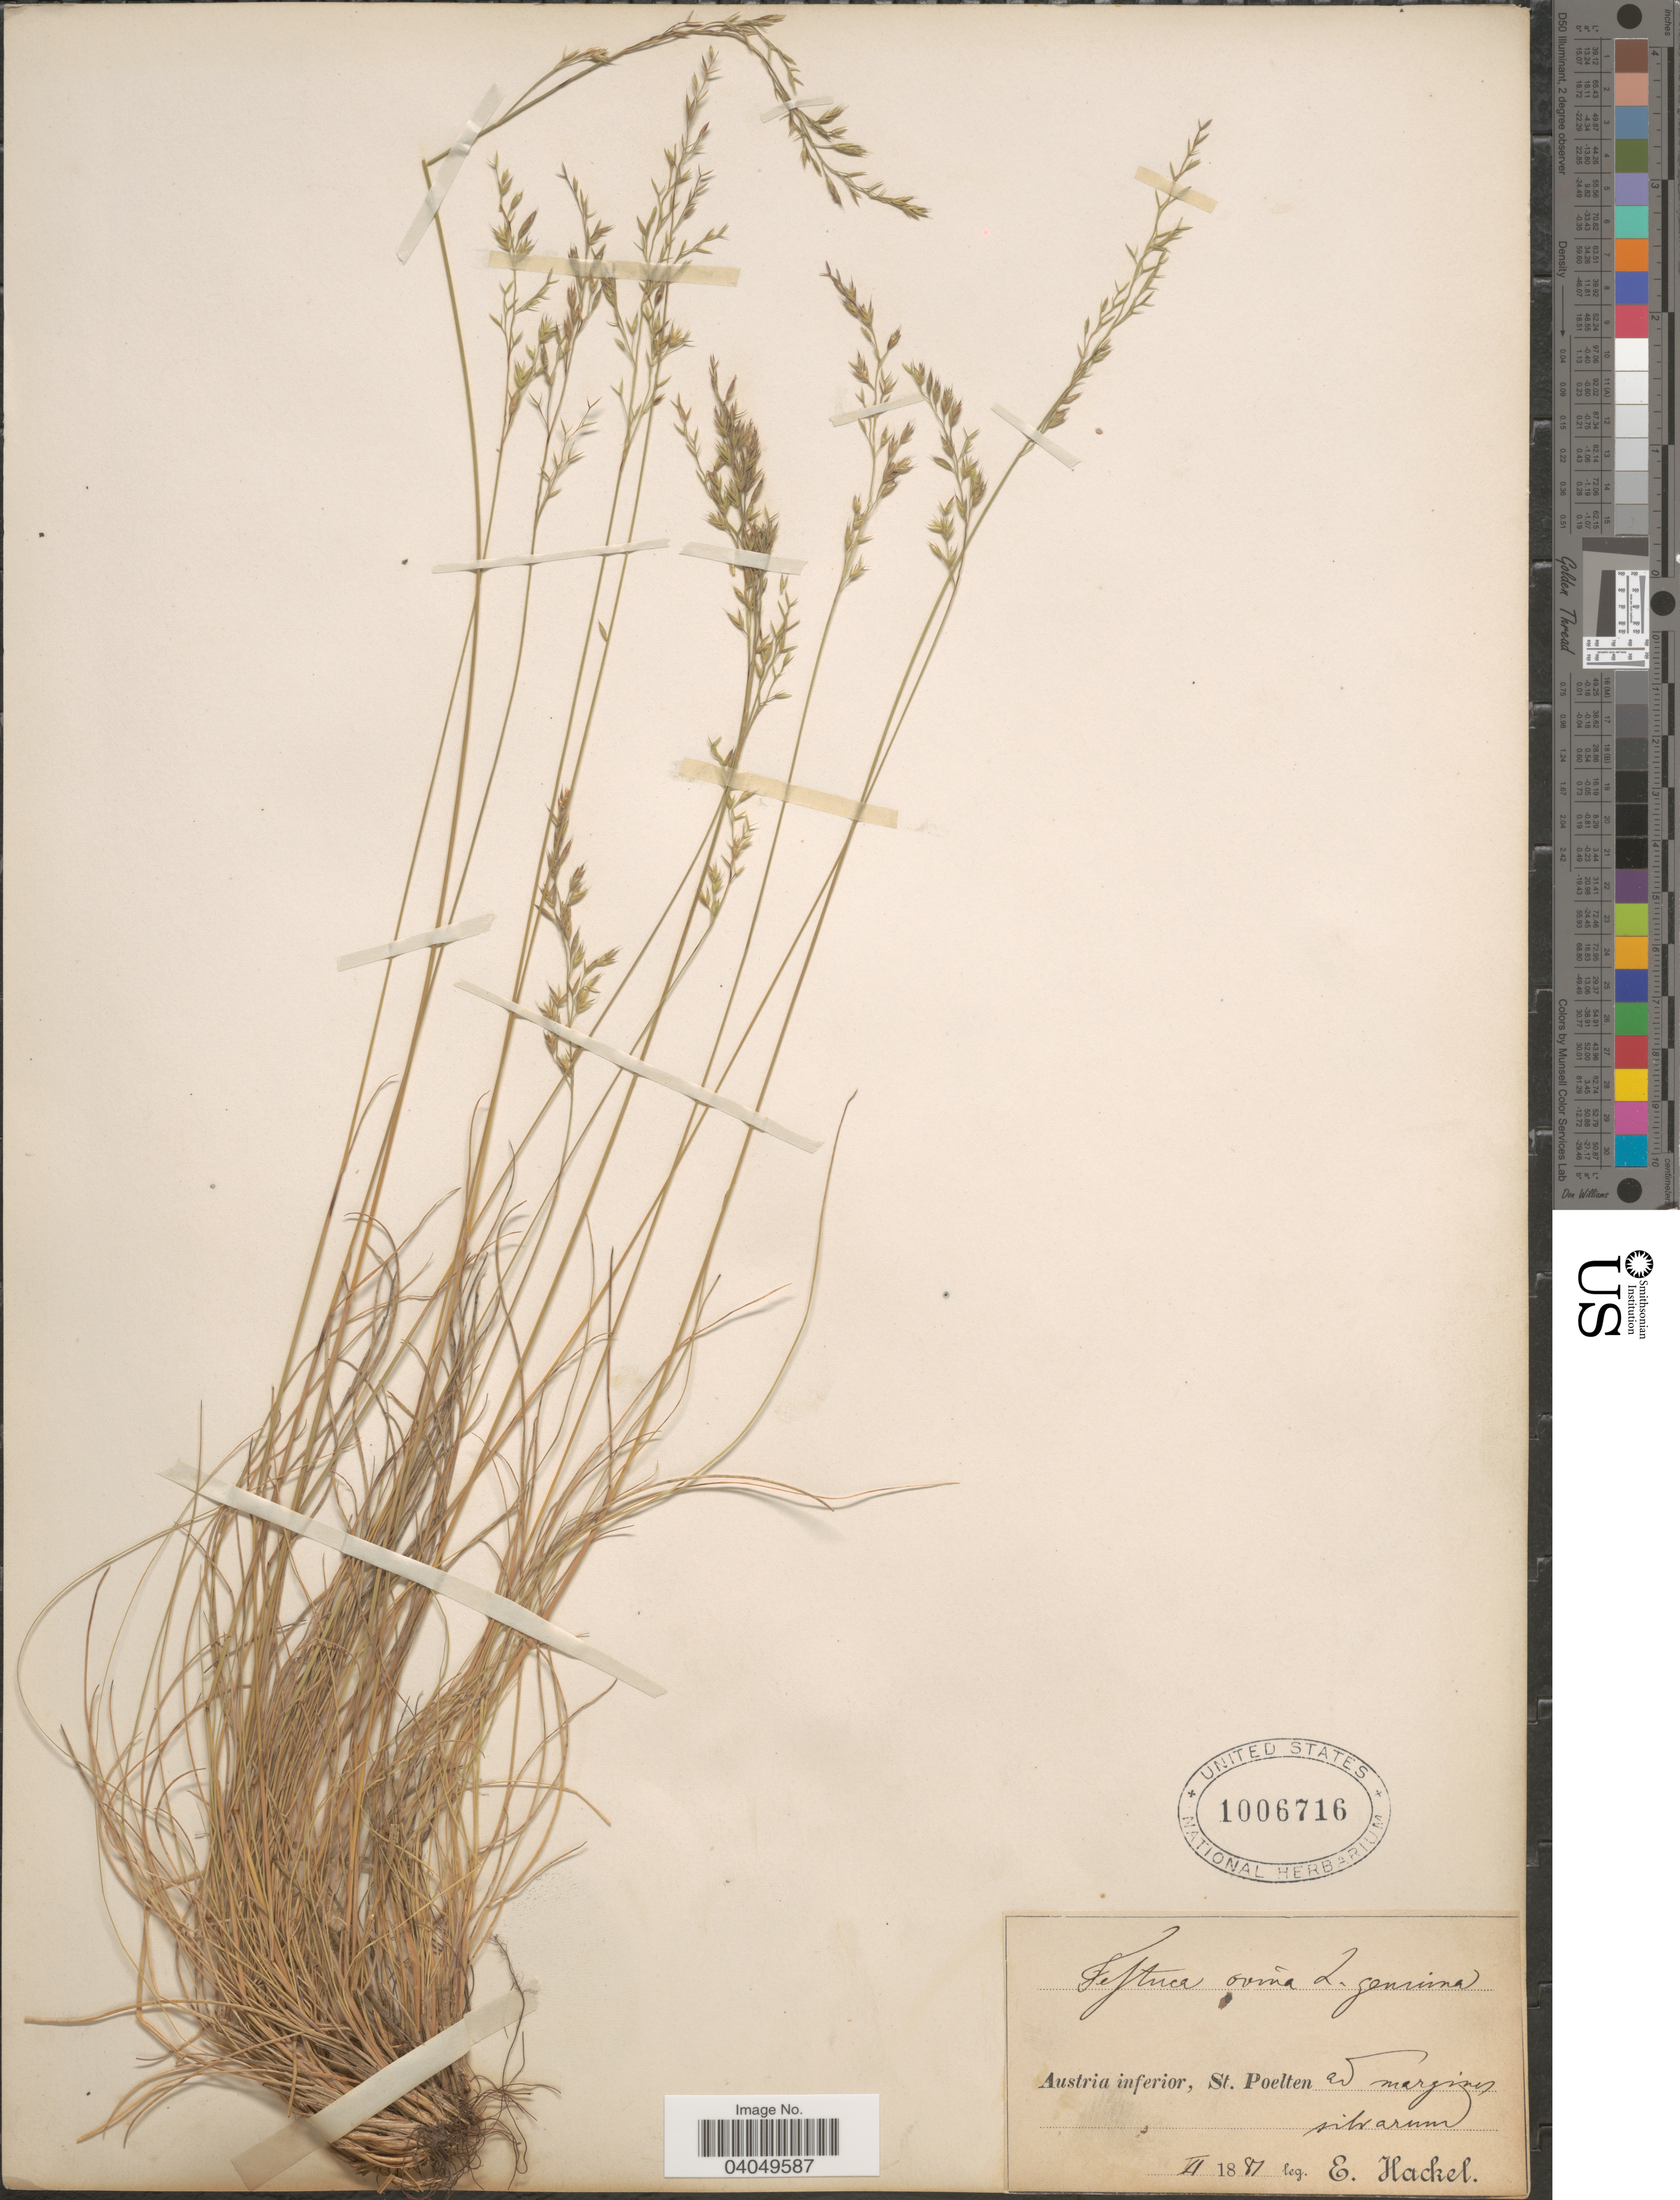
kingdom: Plantae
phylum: Tracheophyta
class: Liliopsida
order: Poales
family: Poaceae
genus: Festuca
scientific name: Festuca ovina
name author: L.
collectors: E. Hackel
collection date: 1887-06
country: Austria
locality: Austria inferior, St. Poelten ad margines silvarum.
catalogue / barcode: US 1006716